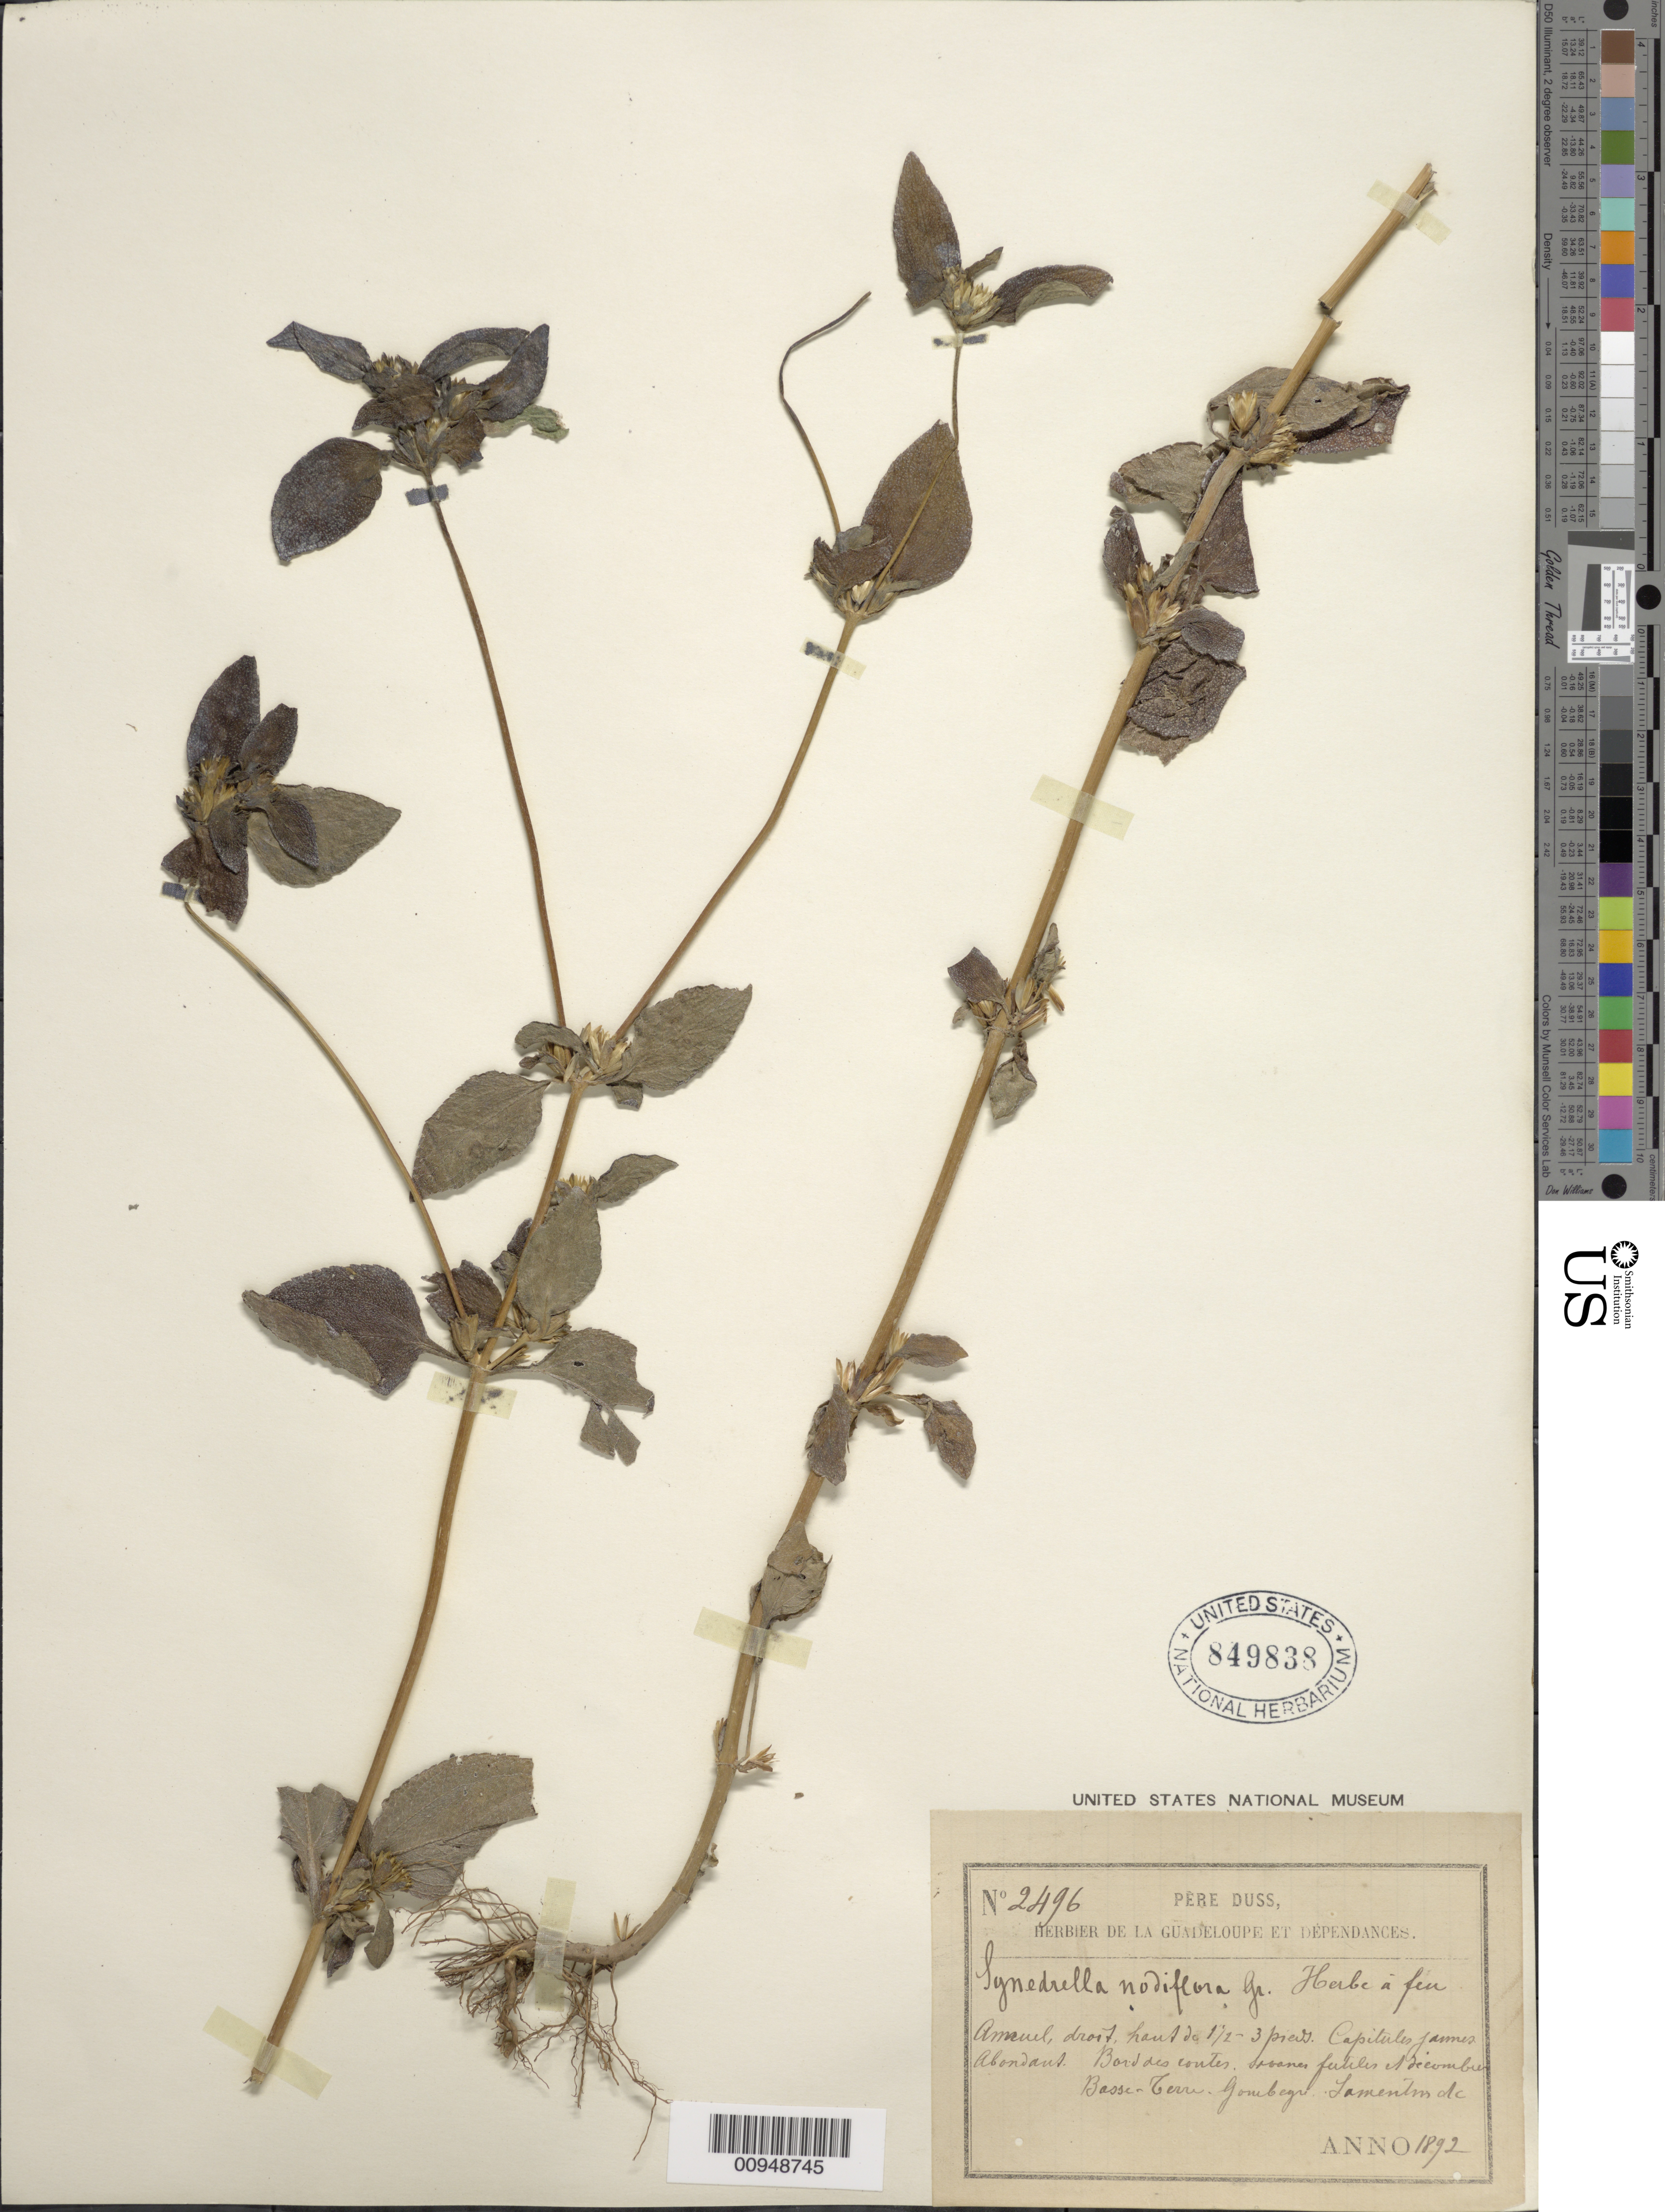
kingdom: Plantae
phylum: Tracheophyta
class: Magnoliopsida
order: Asterales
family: Asteraceae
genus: Synedrella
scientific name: Synedrella nodiflora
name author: (L.) Gaertn.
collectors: Père Duss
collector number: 2496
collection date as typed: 1892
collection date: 1892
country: Guadeloupe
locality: Bor des coutes, Basse-Terre, Goubegar, "Lamentrois"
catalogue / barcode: US 849838